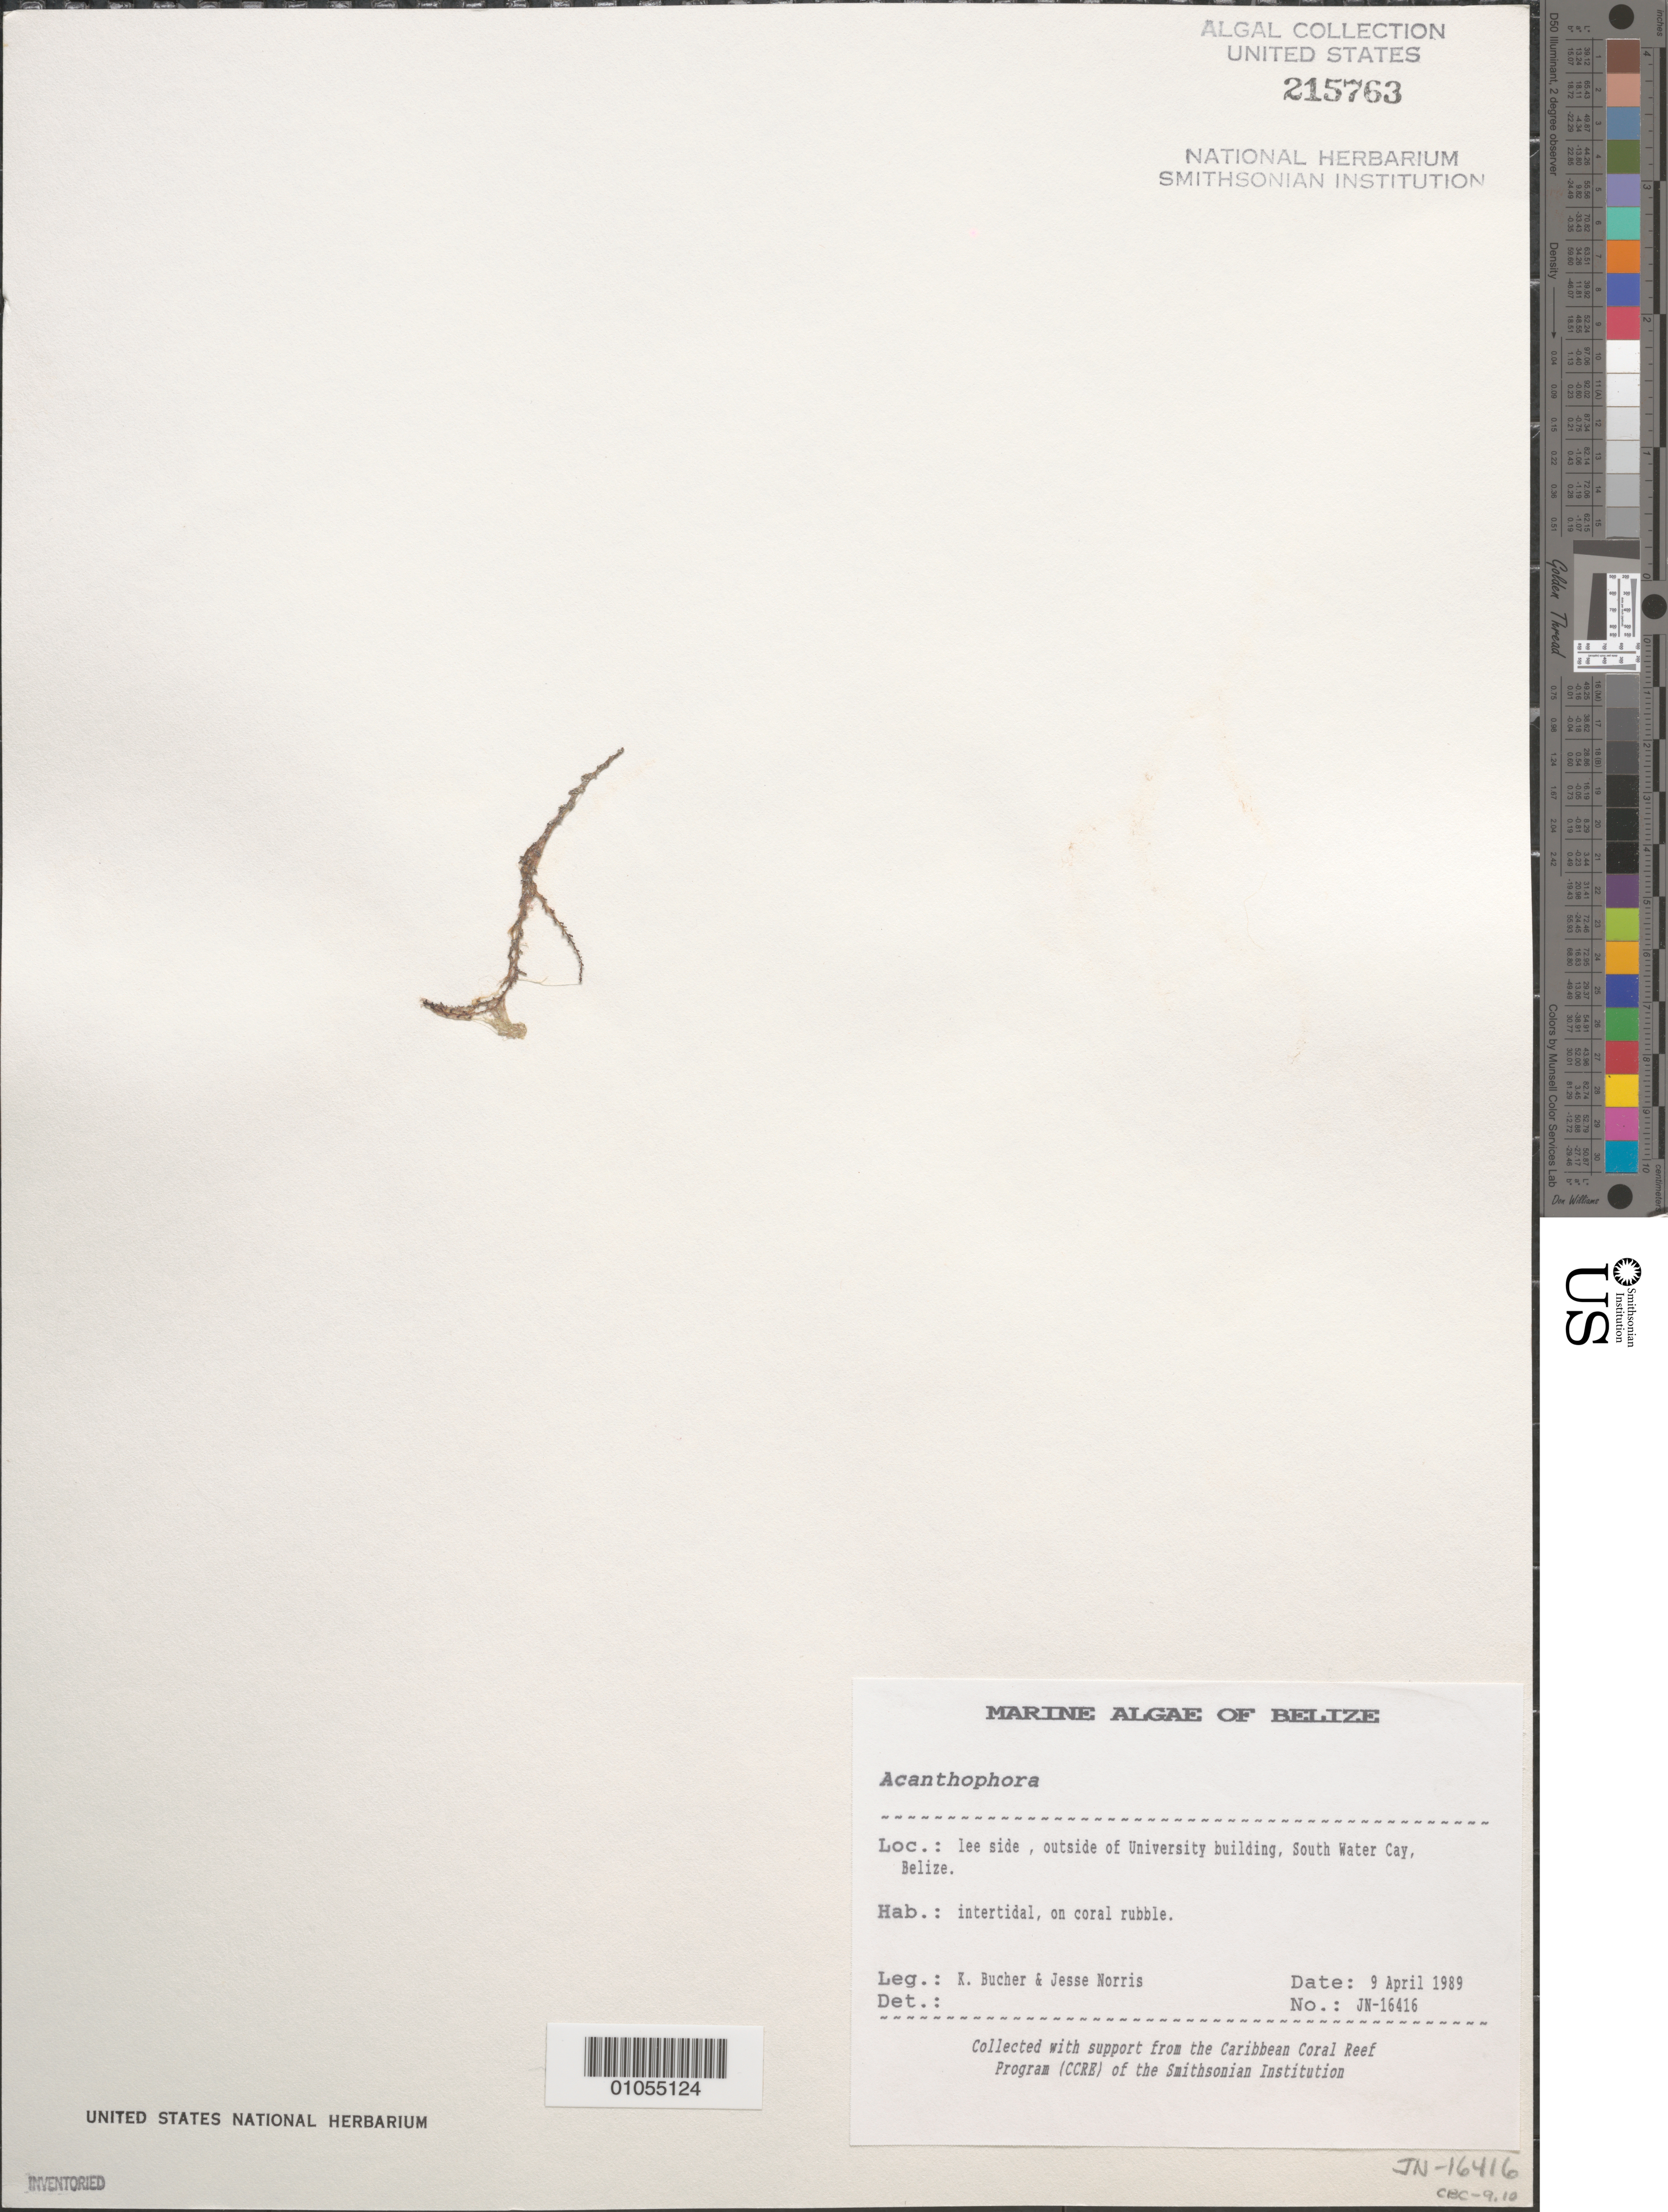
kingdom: Plantae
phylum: Rhodophyta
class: Florideophyceae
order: Ceramiales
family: Rhodomelaceae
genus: Acanthophora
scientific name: Acanthophora sp.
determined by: Norris, James N.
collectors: K. E. Bucher & J. A. Norris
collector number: JN-16416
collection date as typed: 09 Apr 1989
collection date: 1989-04-09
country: Belize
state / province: Stann Creek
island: South Water Cay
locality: Lee side, outside of University building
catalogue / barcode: US 215763